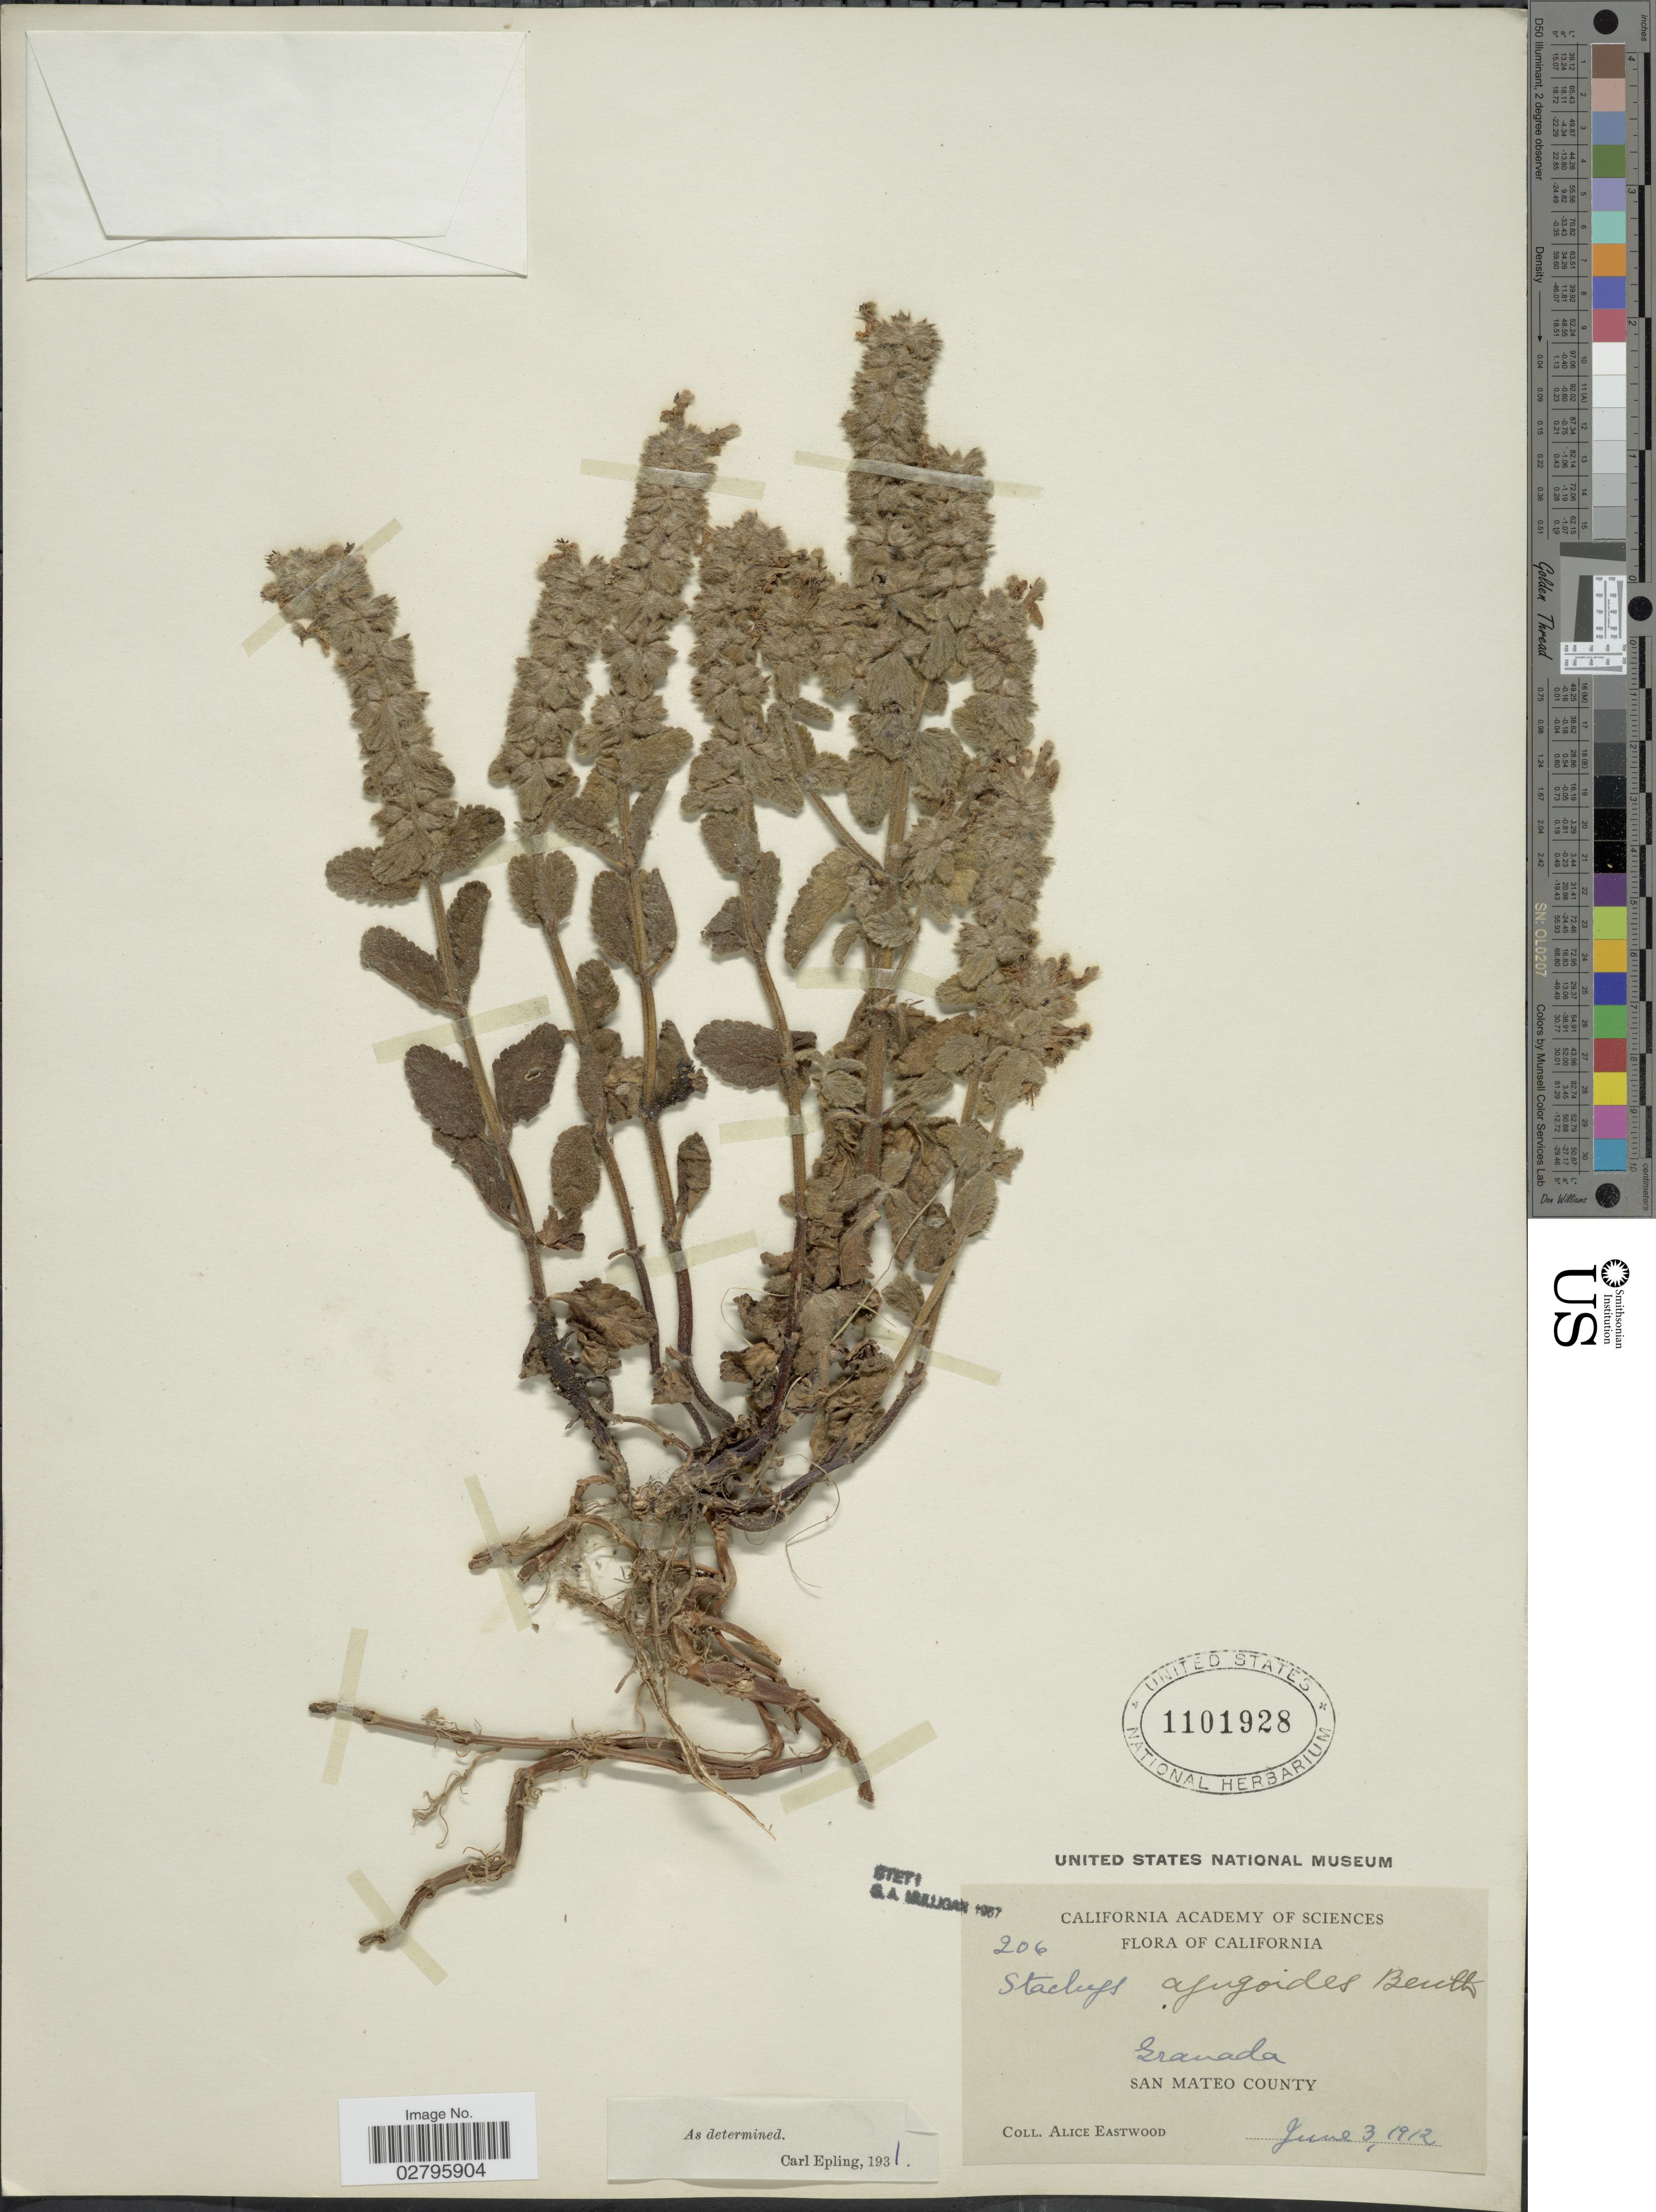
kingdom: Plantae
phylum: Tracheophyta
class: Magnoliopsida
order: Lamiales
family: Lamiaceae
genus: Stachys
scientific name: Stachys ajugoides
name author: Benth.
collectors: A. Eastwood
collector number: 206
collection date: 1912-06-03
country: United States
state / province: California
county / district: San Mateo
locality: Granada, San Mateo County.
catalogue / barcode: US 1101928